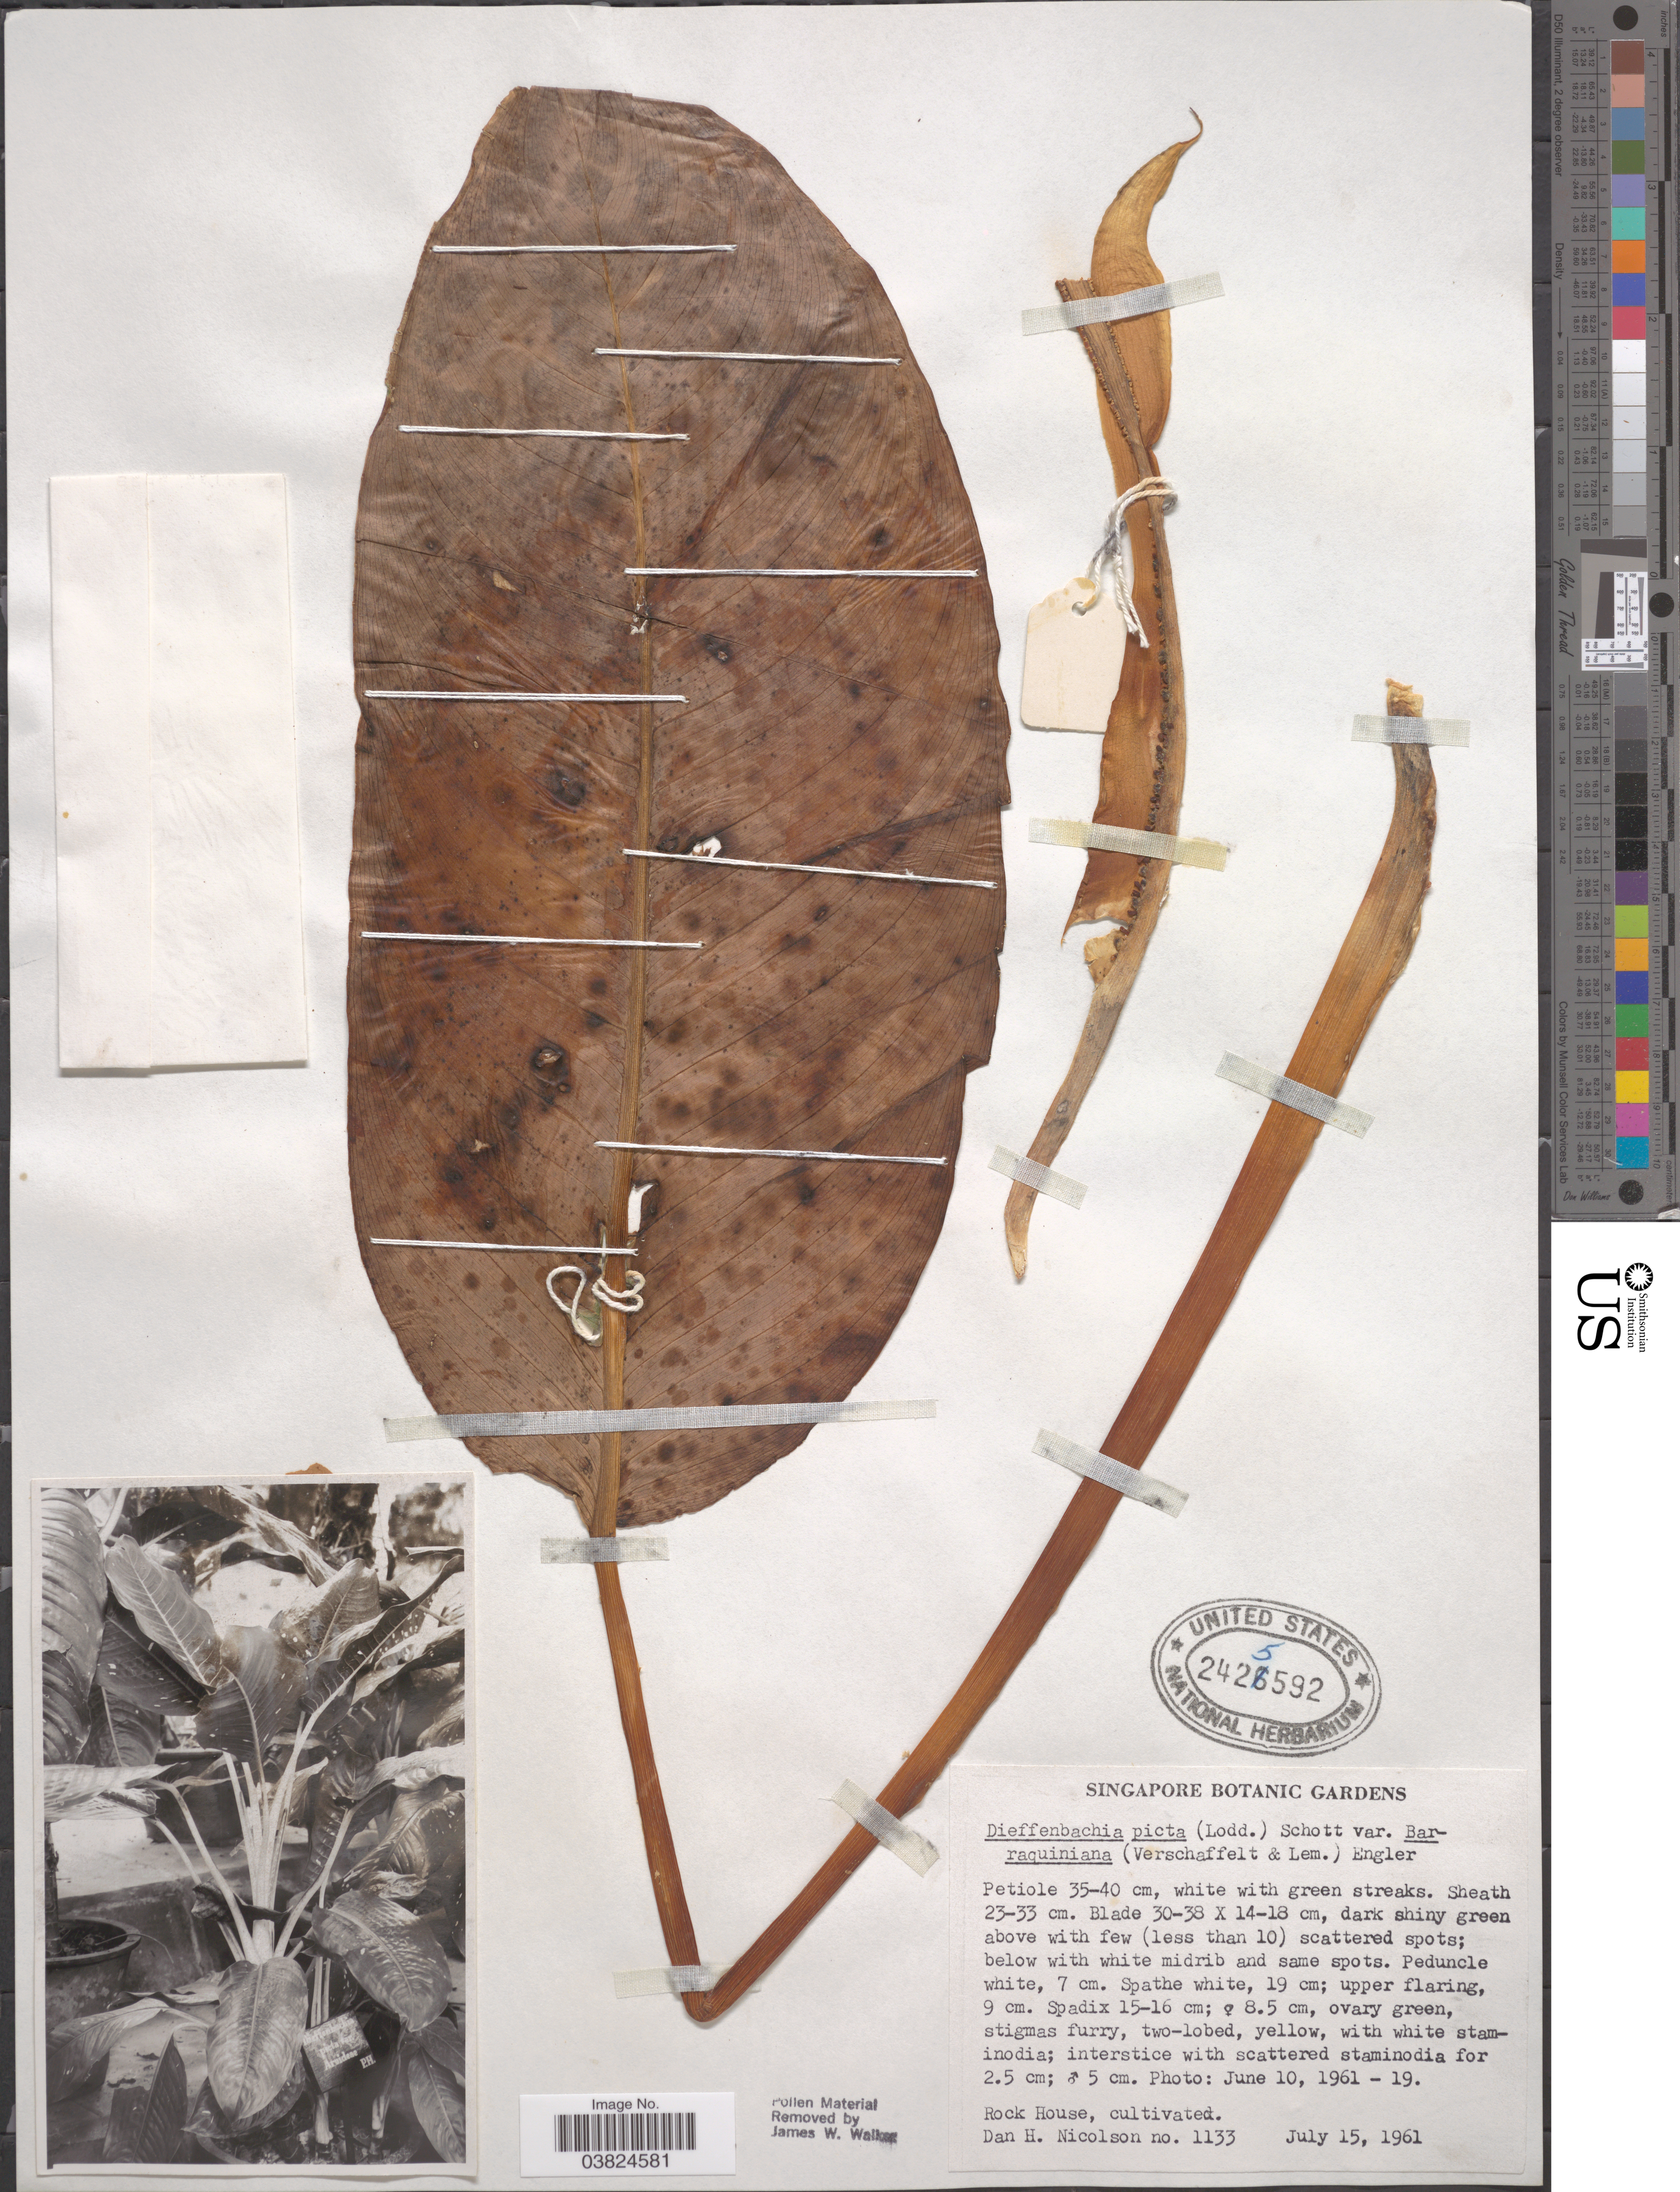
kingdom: Plantae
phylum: Tracheophyta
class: Liliopsida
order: Alismatales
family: Araceae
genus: Dieffenbachia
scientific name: Dieffenbachia picta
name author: Schott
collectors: D. H. Nicolson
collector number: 1133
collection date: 1961-07-15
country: Singapore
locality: Singapore Botanic Gardens. Rock House.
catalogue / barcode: US 2425592